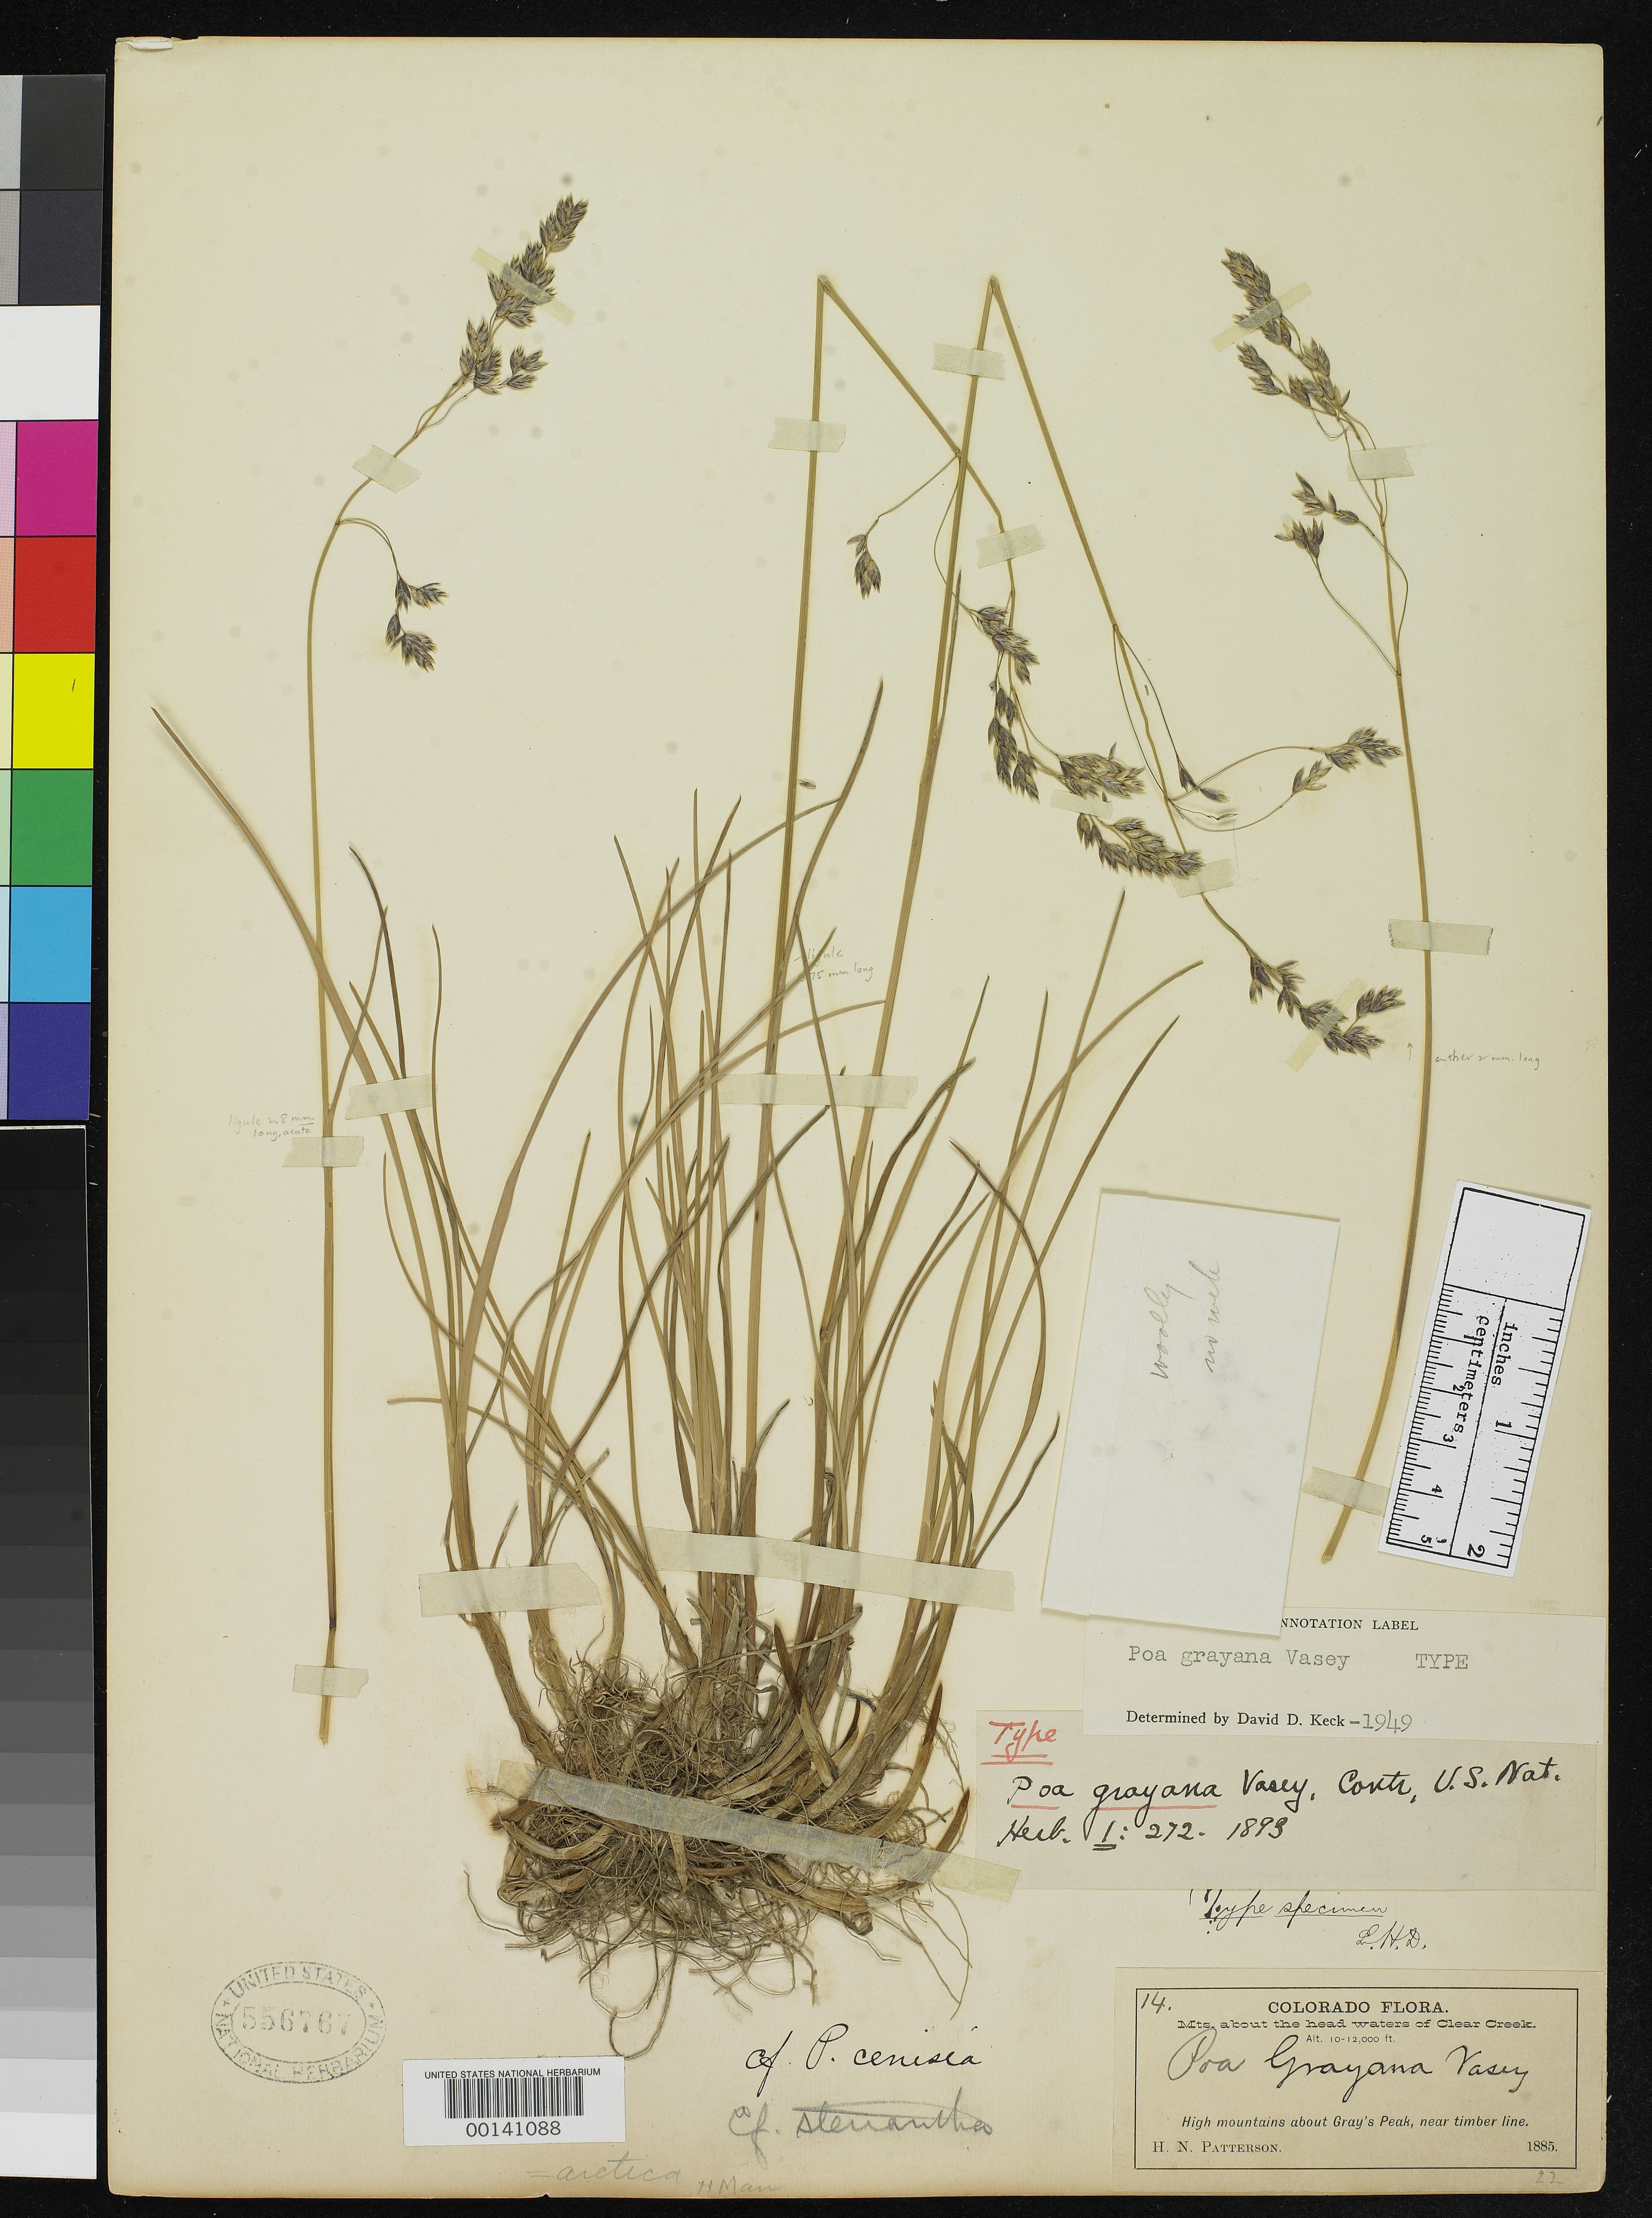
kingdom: Plantae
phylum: Tracheophyta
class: Liliopsida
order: Poales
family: Poaceae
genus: Poa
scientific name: Poa grayana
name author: Vasey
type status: Isotype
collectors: H. N. Patterson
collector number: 14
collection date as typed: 1885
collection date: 1885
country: United States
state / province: Colorado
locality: Near Grays Peak.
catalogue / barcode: US 556767